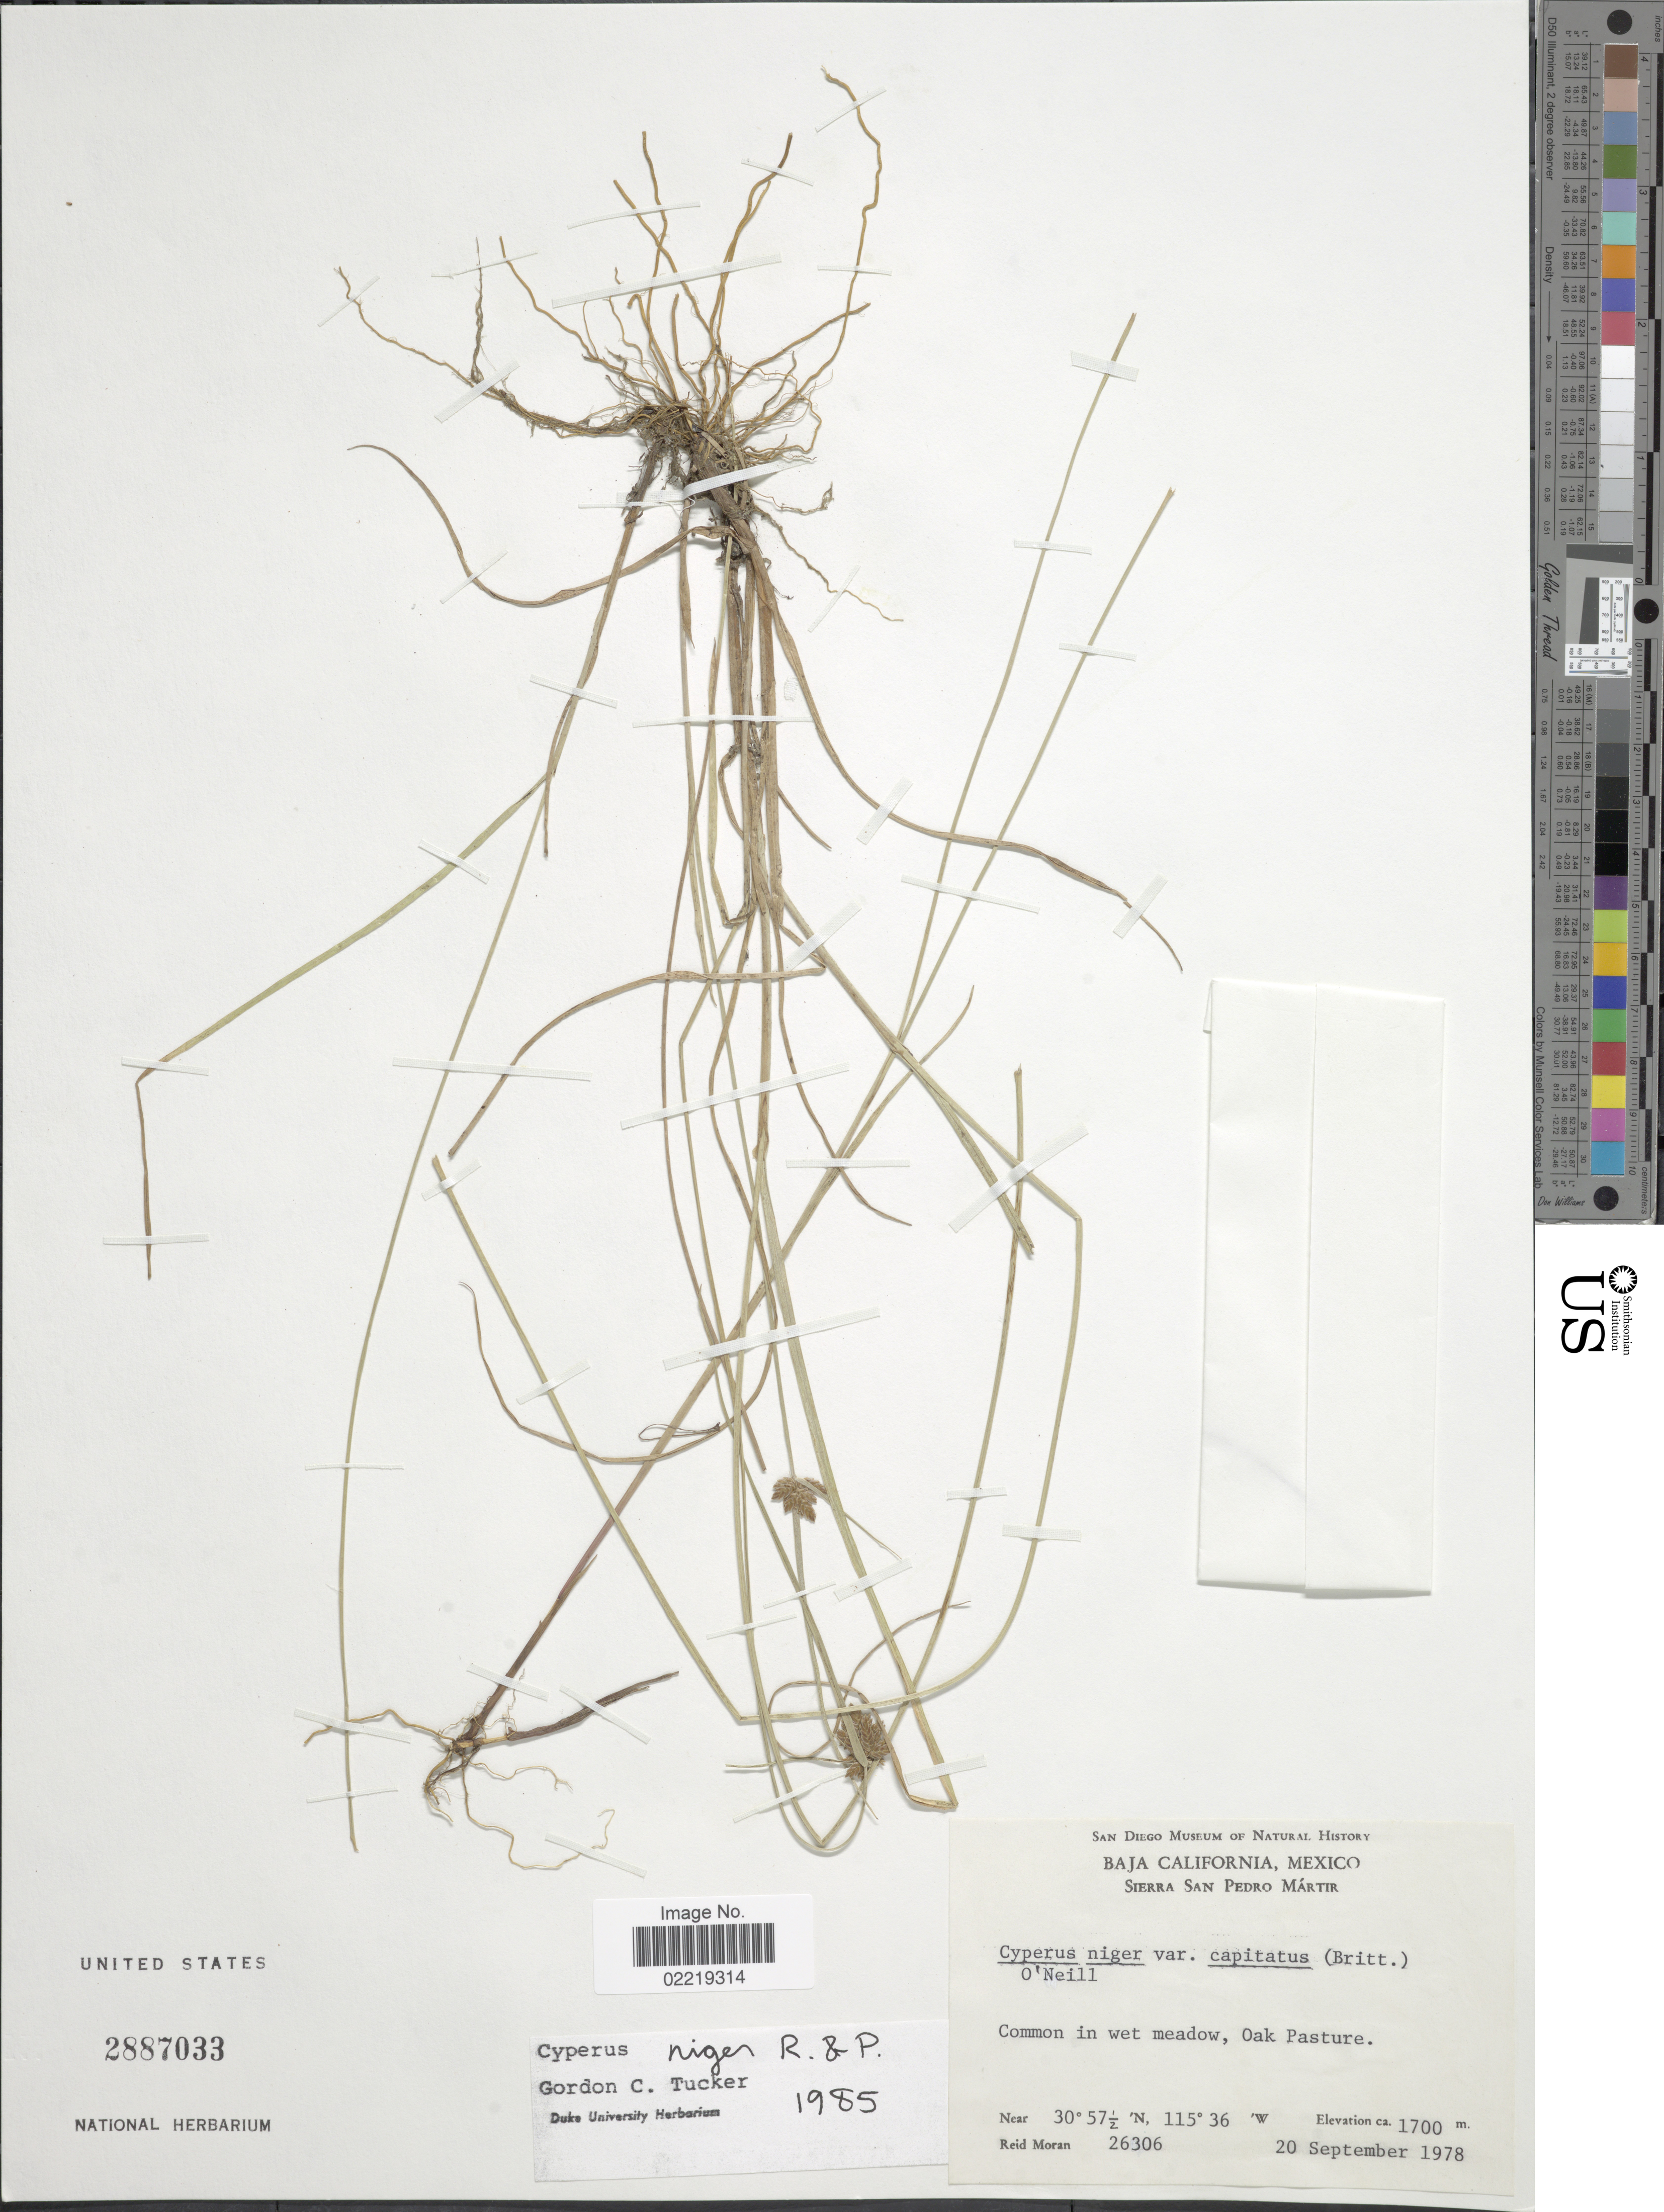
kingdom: Plantae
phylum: Tracheophyta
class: Liliopsida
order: Poales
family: Cyperaceae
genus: Cyperus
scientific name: Cyperus niger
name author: Ruiz & Pav.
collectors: R. V. Moran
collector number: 26306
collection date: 1978-09-20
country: Mexico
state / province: Baja California Norte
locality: Baja California, Mexico, Sierra San Pedro Martir, Oak Pasture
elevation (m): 1700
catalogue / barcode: US 2887033